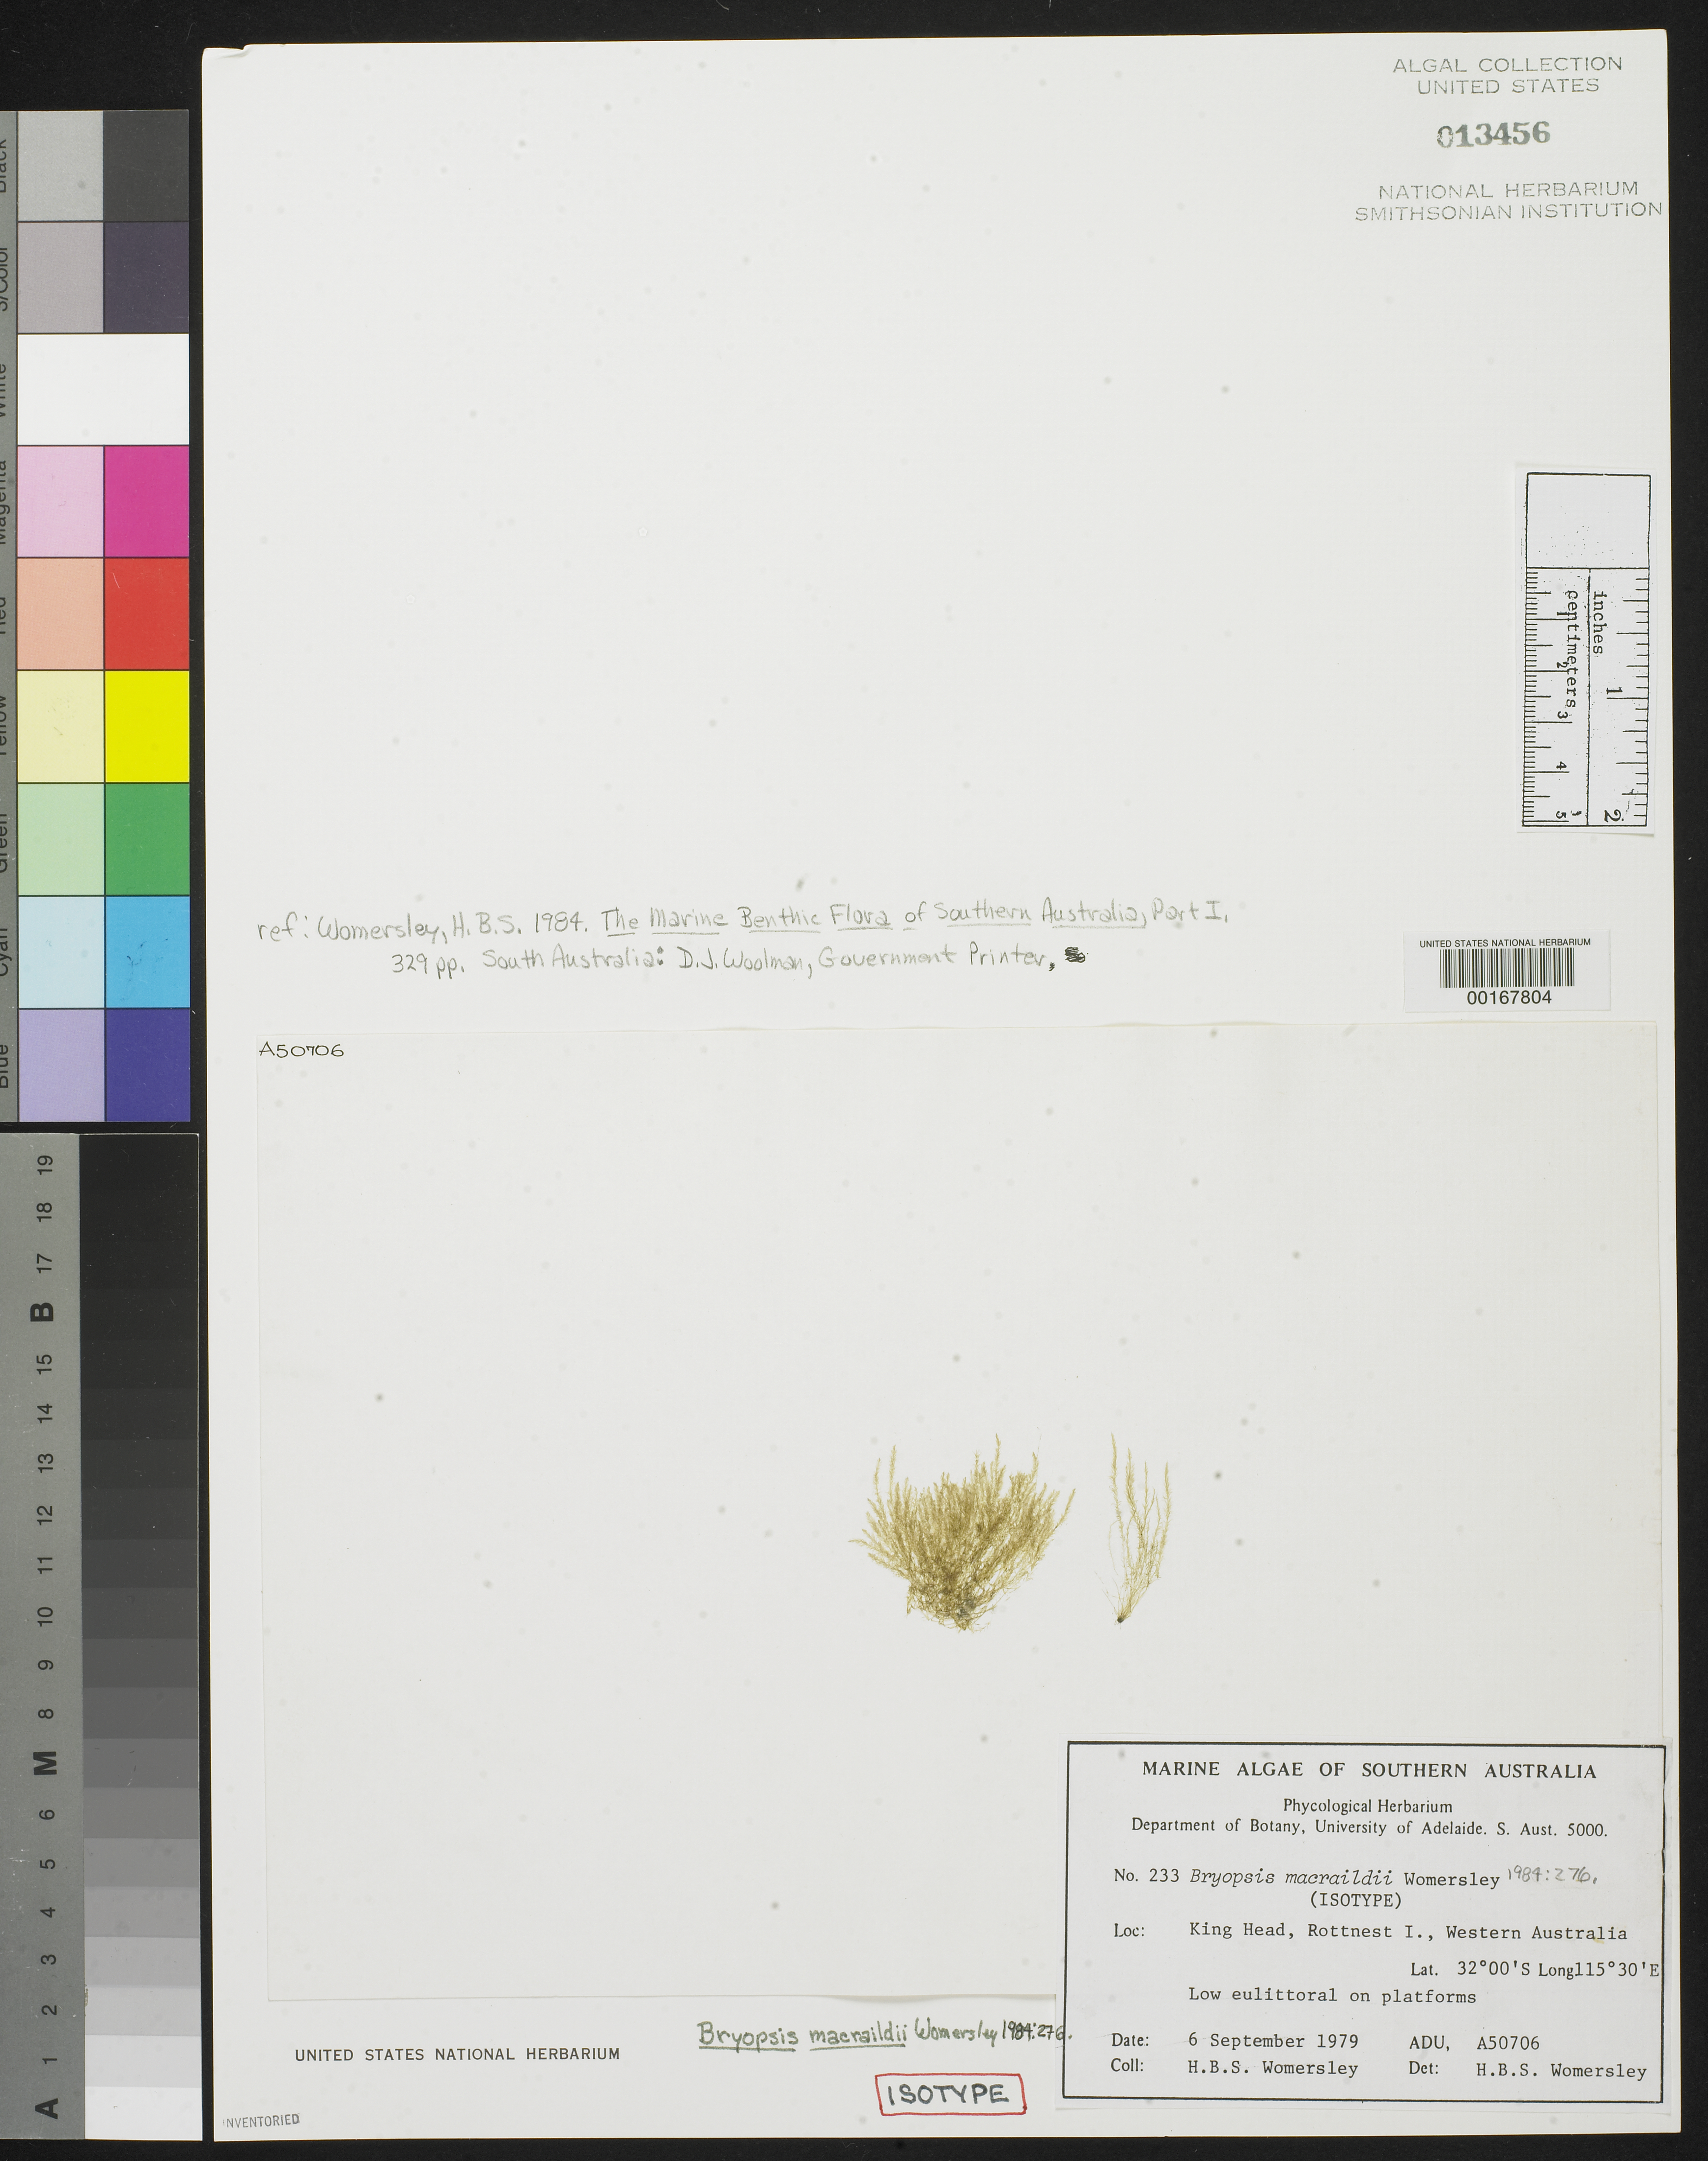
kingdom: Plantae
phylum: Chlorophyta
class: Ulvophyceae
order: Bryopsidales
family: Bryopsidaceae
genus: Bryopsis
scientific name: Bryopsis macraildii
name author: Womersley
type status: Isotype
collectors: H. B. S. Womersley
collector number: ADU A50706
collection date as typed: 06 Sep 1979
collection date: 1979-09-06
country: Australia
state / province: Western Australia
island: Rottnest Island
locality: King Head.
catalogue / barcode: US 13456